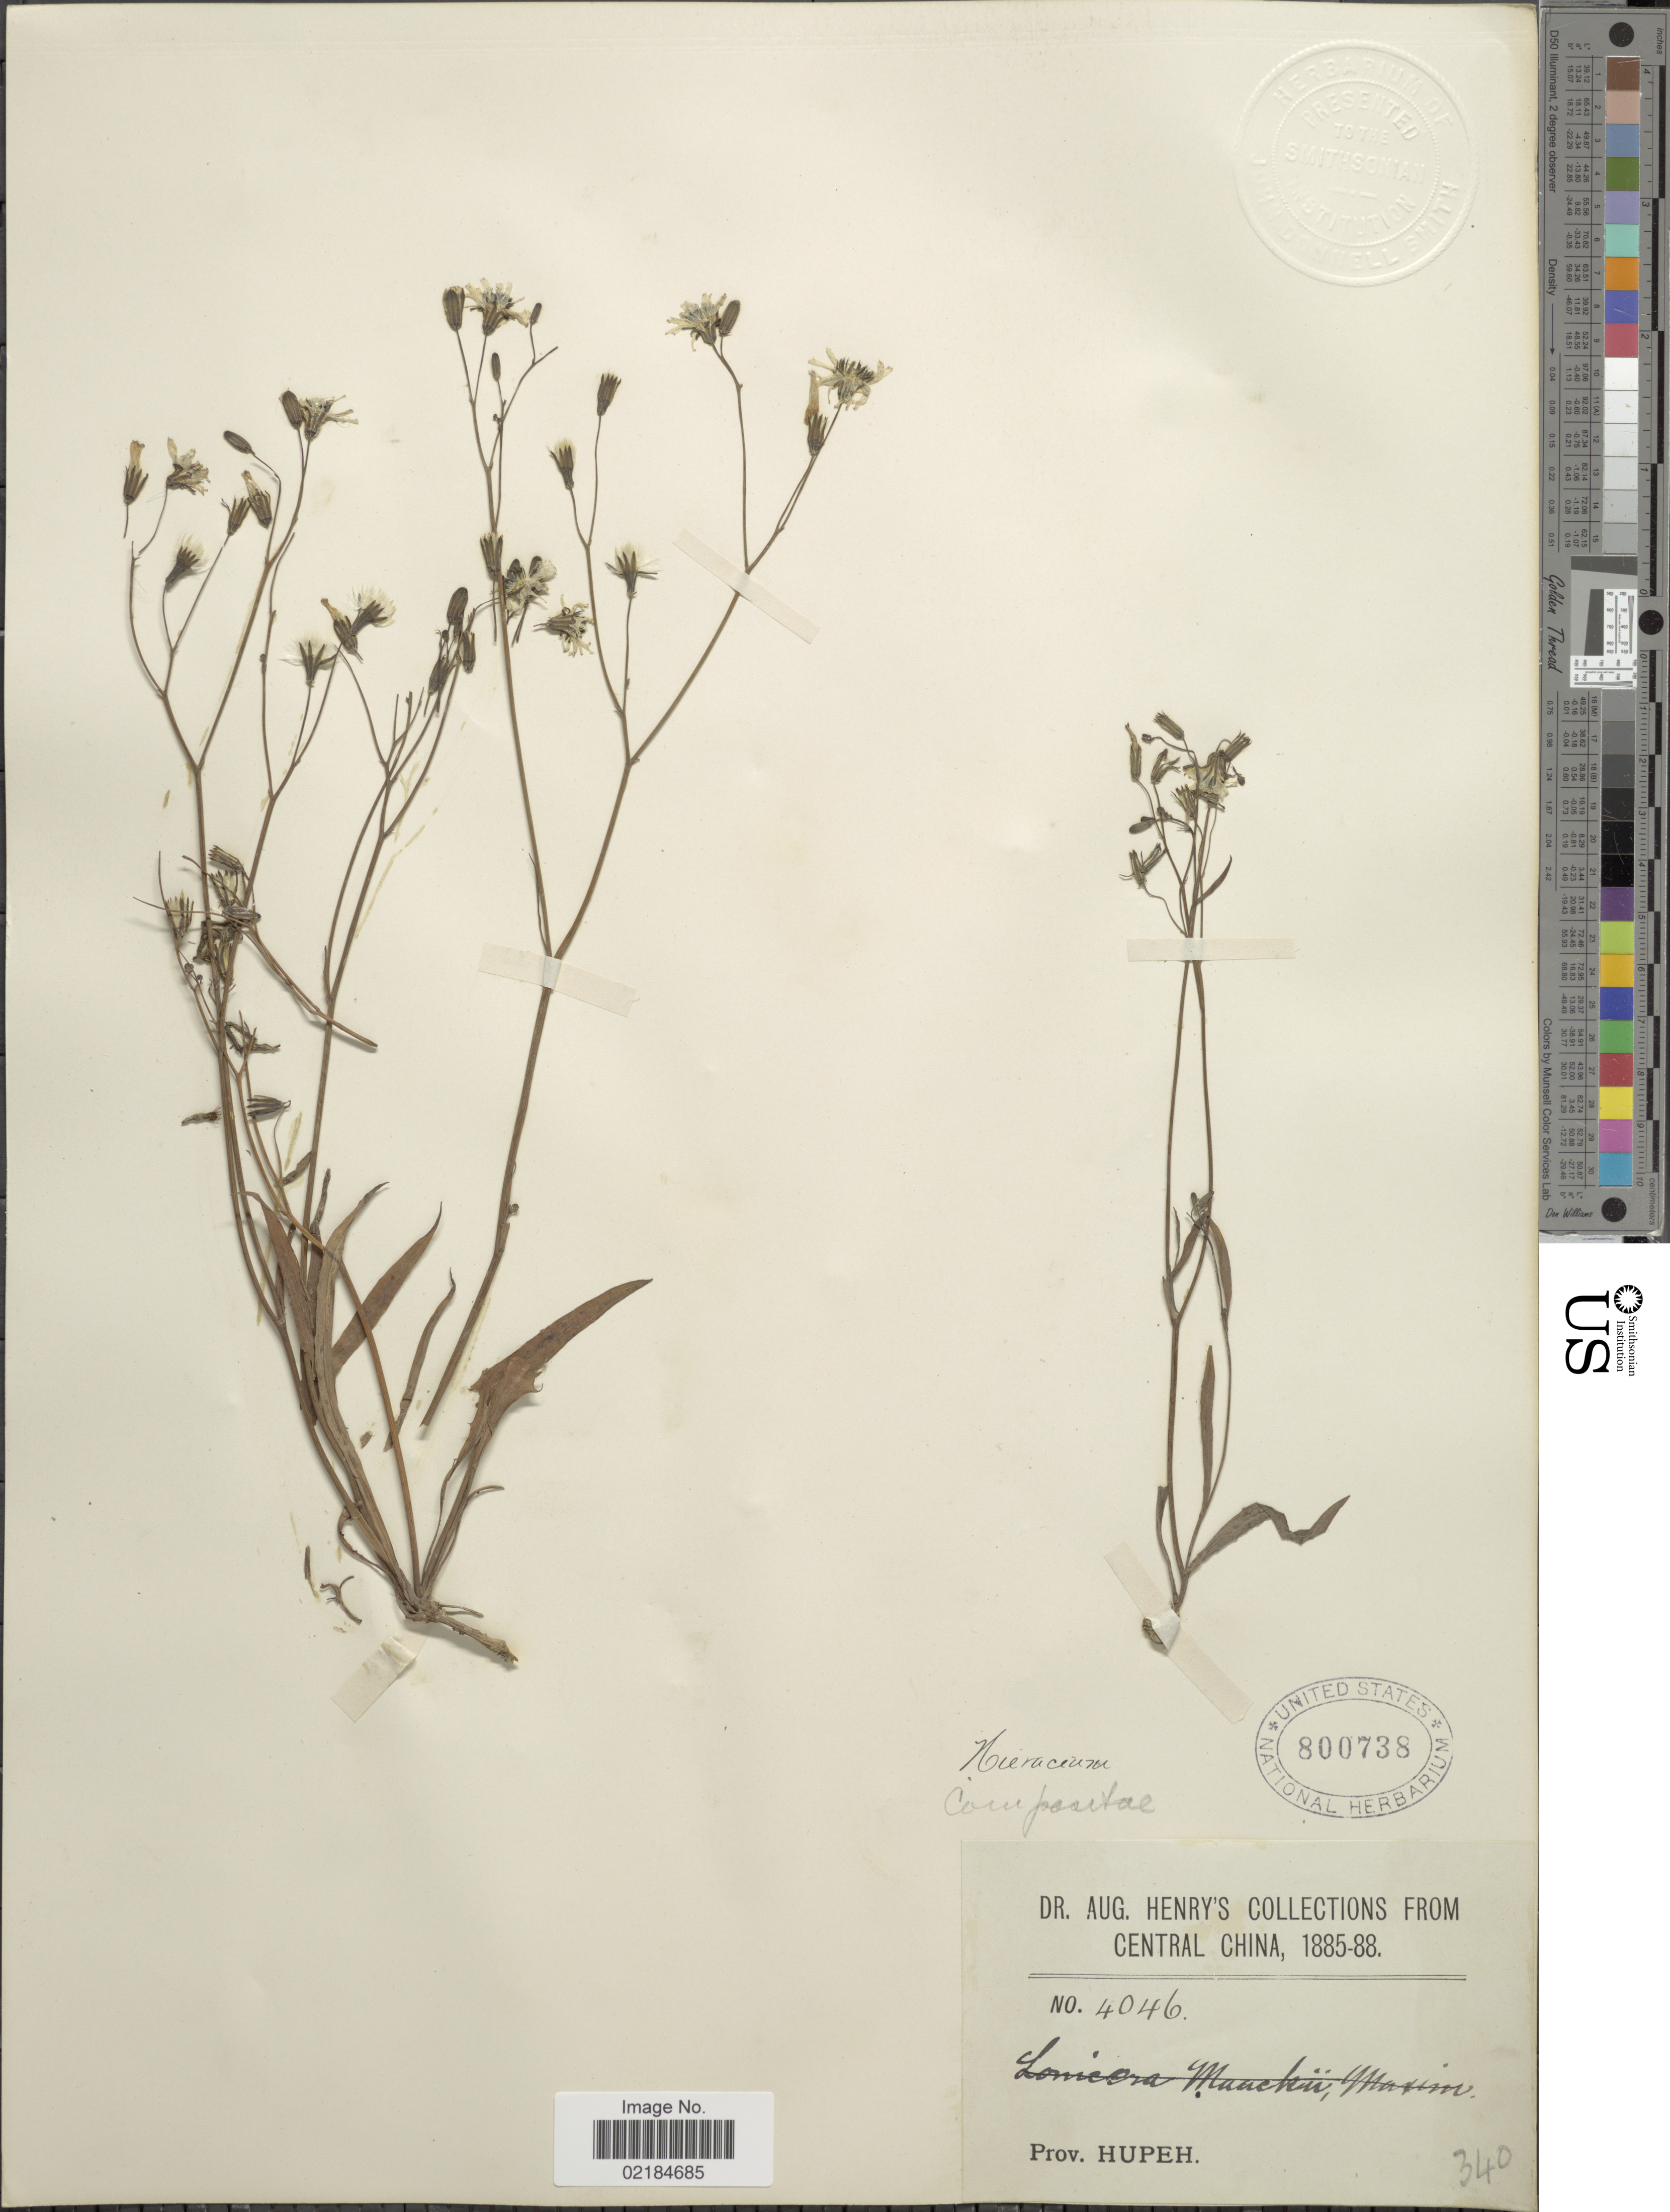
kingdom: Plantae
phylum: Tracheophyta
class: Magnoliopsida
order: Asterales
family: Asteraceae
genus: Hieracium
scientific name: Hieracium repandulare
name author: Druce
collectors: A. Henry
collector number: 4046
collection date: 1885/1888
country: China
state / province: Hubei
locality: Prov. Hupeh, Central China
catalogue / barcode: US 800738